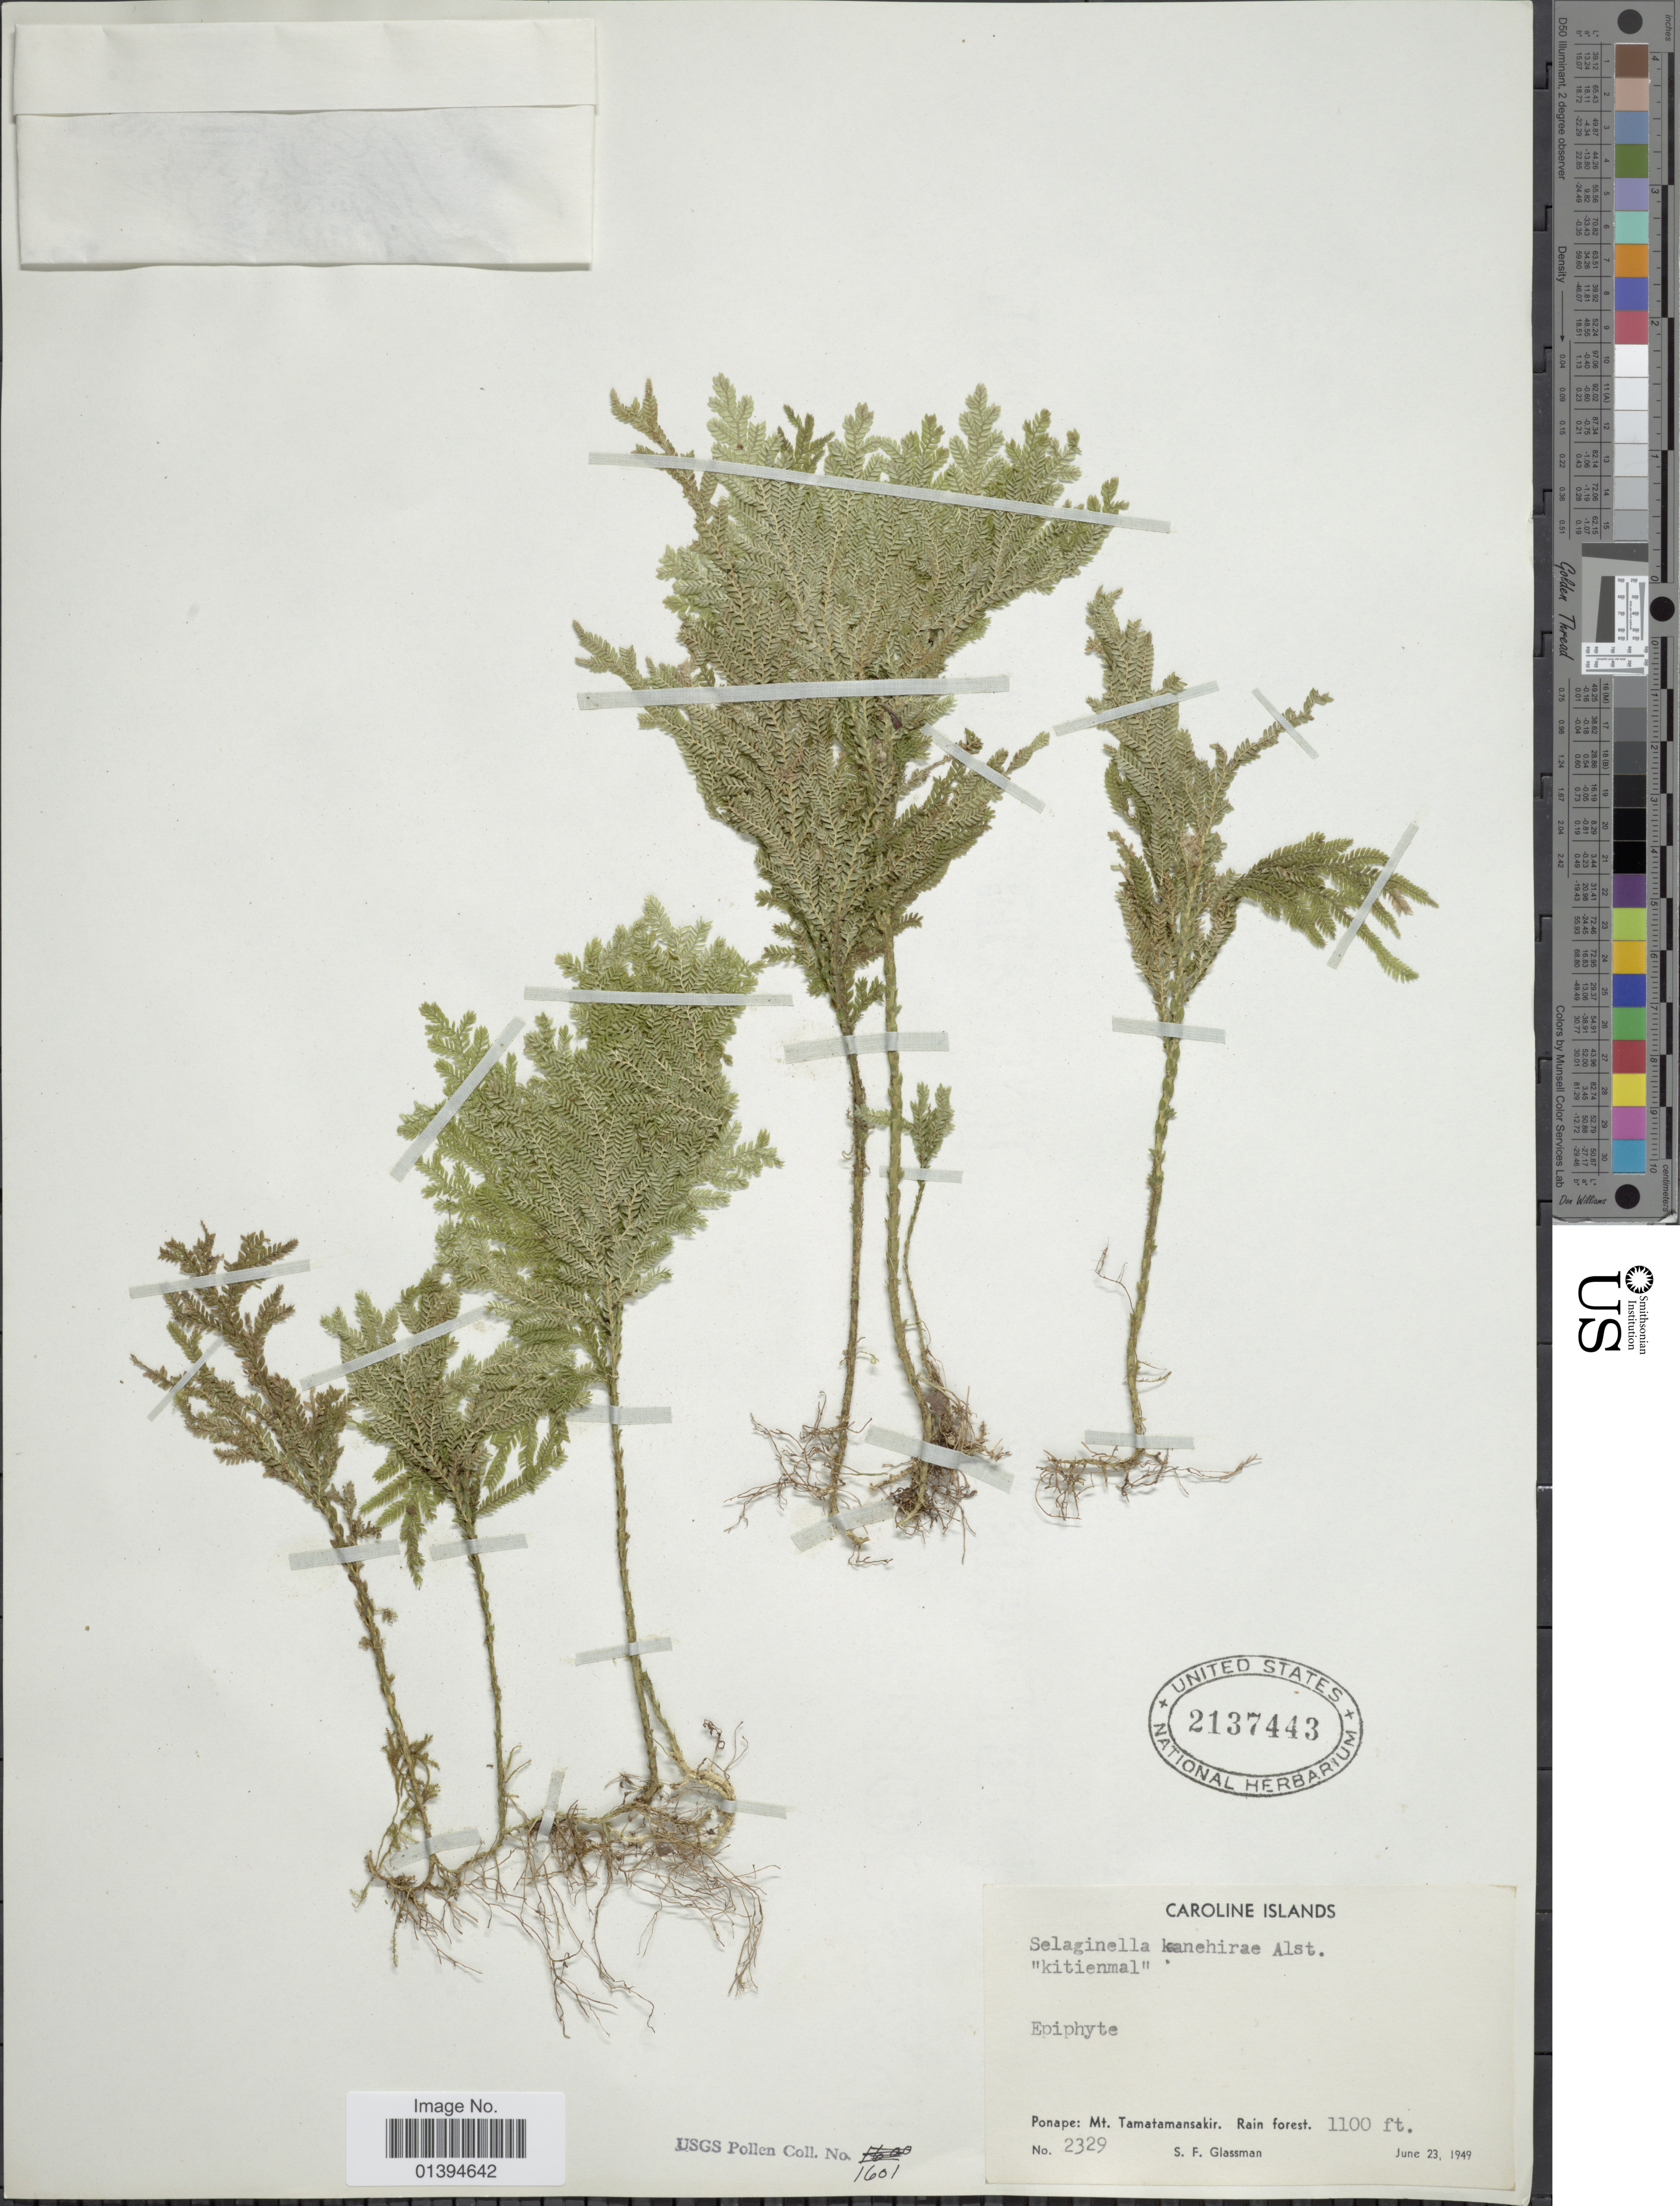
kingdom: Plantae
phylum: Tracheophyta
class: Lycopodiopsida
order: Selaginellales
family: Selaginellaceae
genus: Selaginella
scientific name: Selaginella kanehirae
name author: Alston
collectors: S. F. Glassman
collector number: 2329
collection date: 1949-06-23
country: Micronesia, Federated States of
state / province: Pohnpei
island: Pohnpei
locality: Caroline Islands, Ponape: Mt. Tamatamansakir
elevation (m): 335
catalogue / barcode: US 2137443